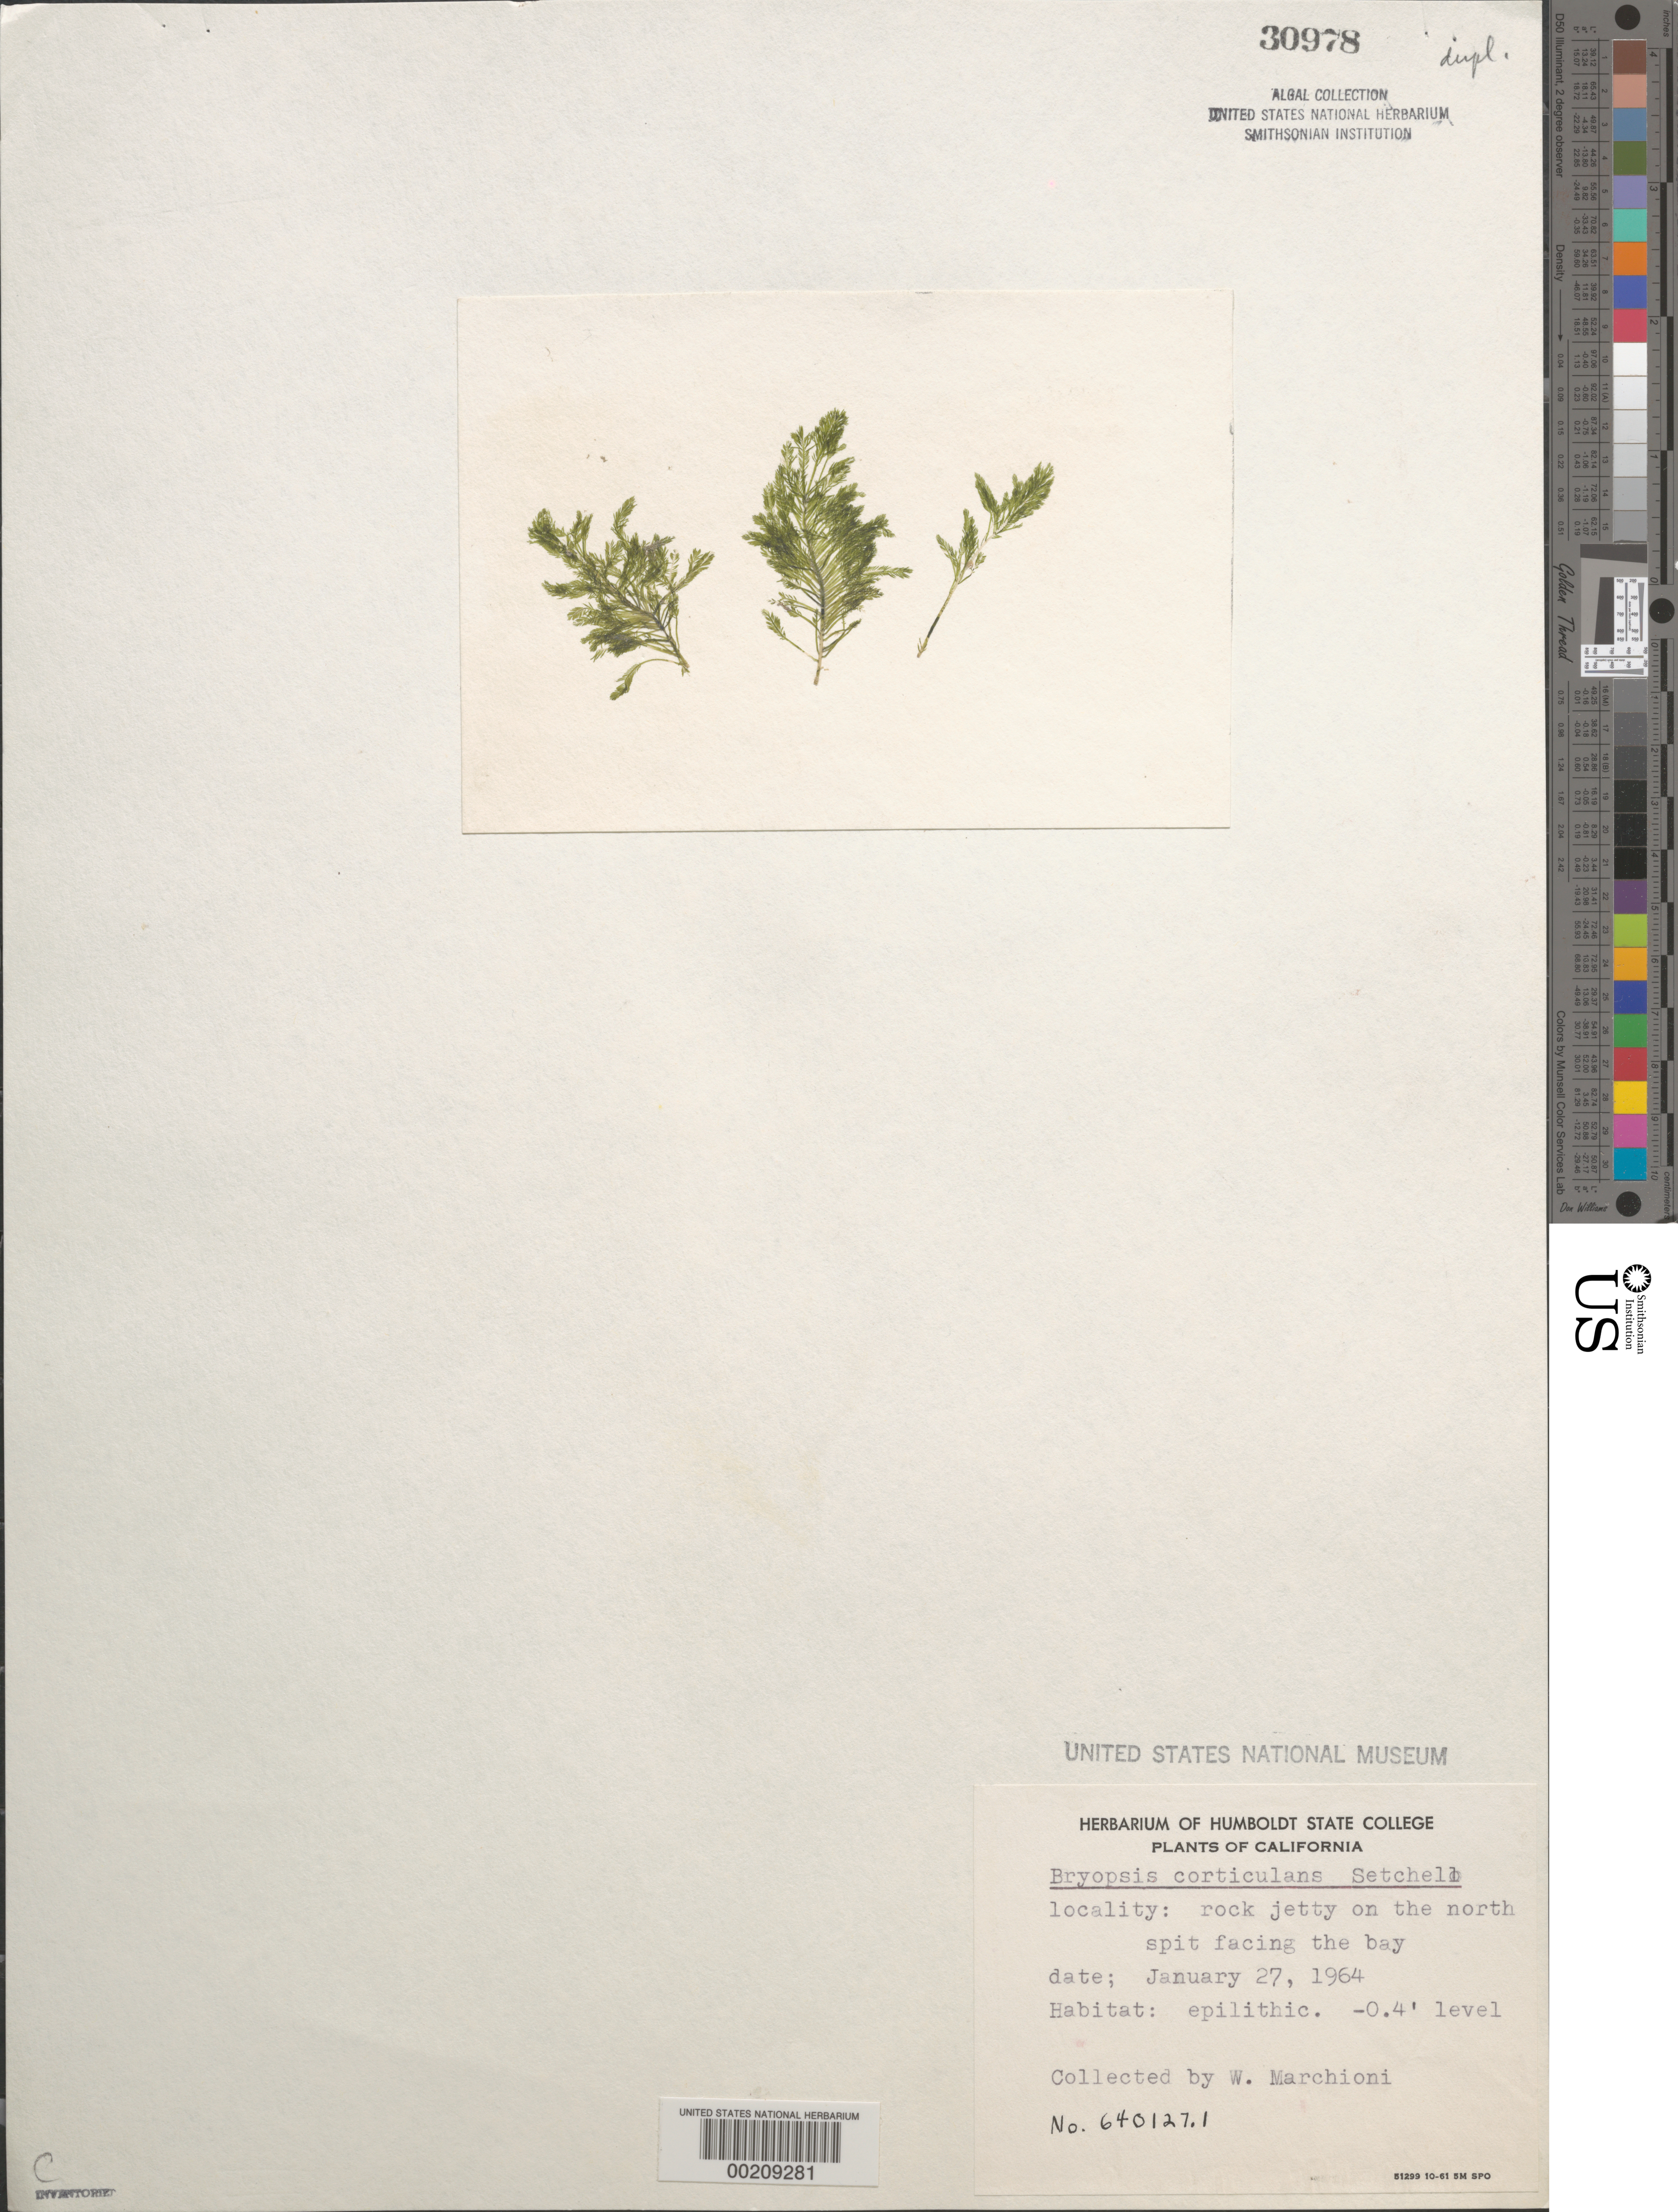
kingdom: Plantae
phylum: Chlorophyta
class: Ulvophyceae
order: Bryopsidales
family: Bryopsidaceae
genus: Bryopsis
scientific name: Bryopsis corticulans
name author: Setch. in Collins et al.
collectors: W. Marchioni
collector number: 640127.1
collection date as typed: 27 Jan 1964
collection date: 1964-01-27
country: United States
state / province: California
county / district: Humboldt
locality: Humboldt Bay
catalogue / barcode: US 30978